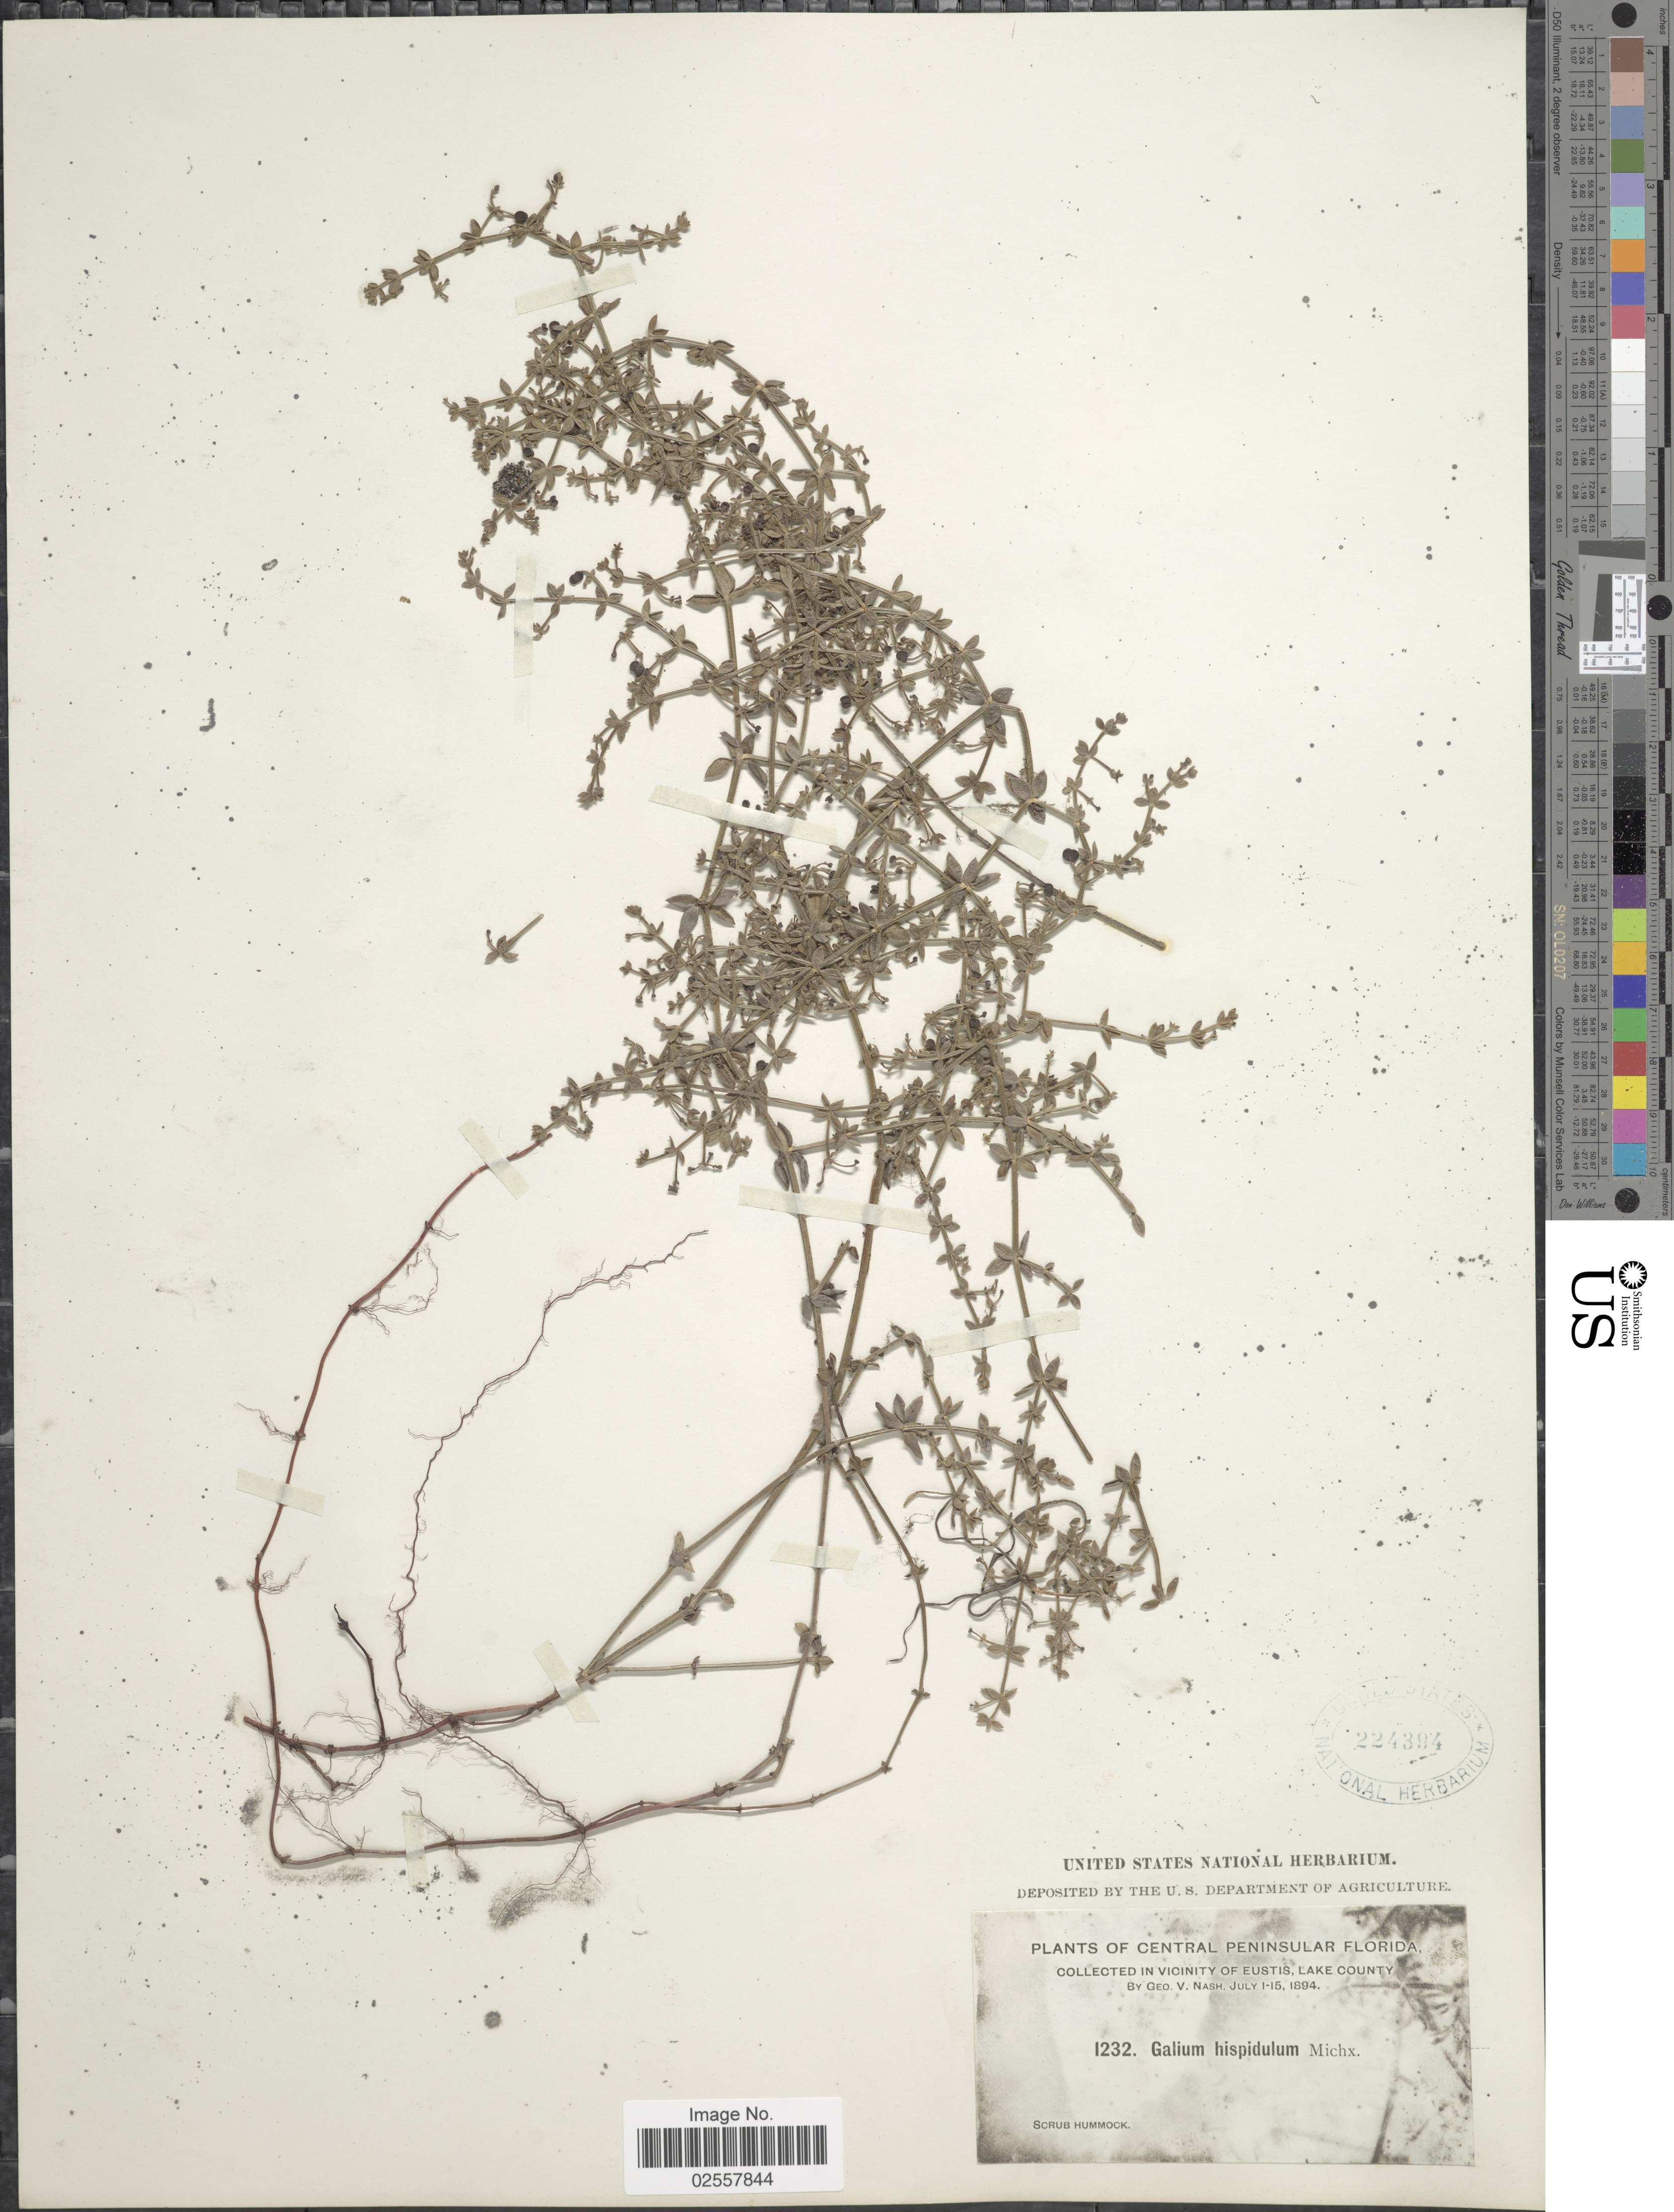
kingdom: Plantae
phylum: Tracheophyta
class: Magnoliopsida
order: Gentianales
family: Rubiaceae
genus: Galium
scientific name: Galium hispidulum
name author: Michx.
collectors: G. V. Nash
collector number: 1232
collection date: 1894-07-01/1894-07-15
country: United States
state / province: Florida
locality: Central Peninsular Florida, in Vicinity of Eustis, Lake County, Scrub Hummock [unsure placement]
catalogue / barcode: US 224394